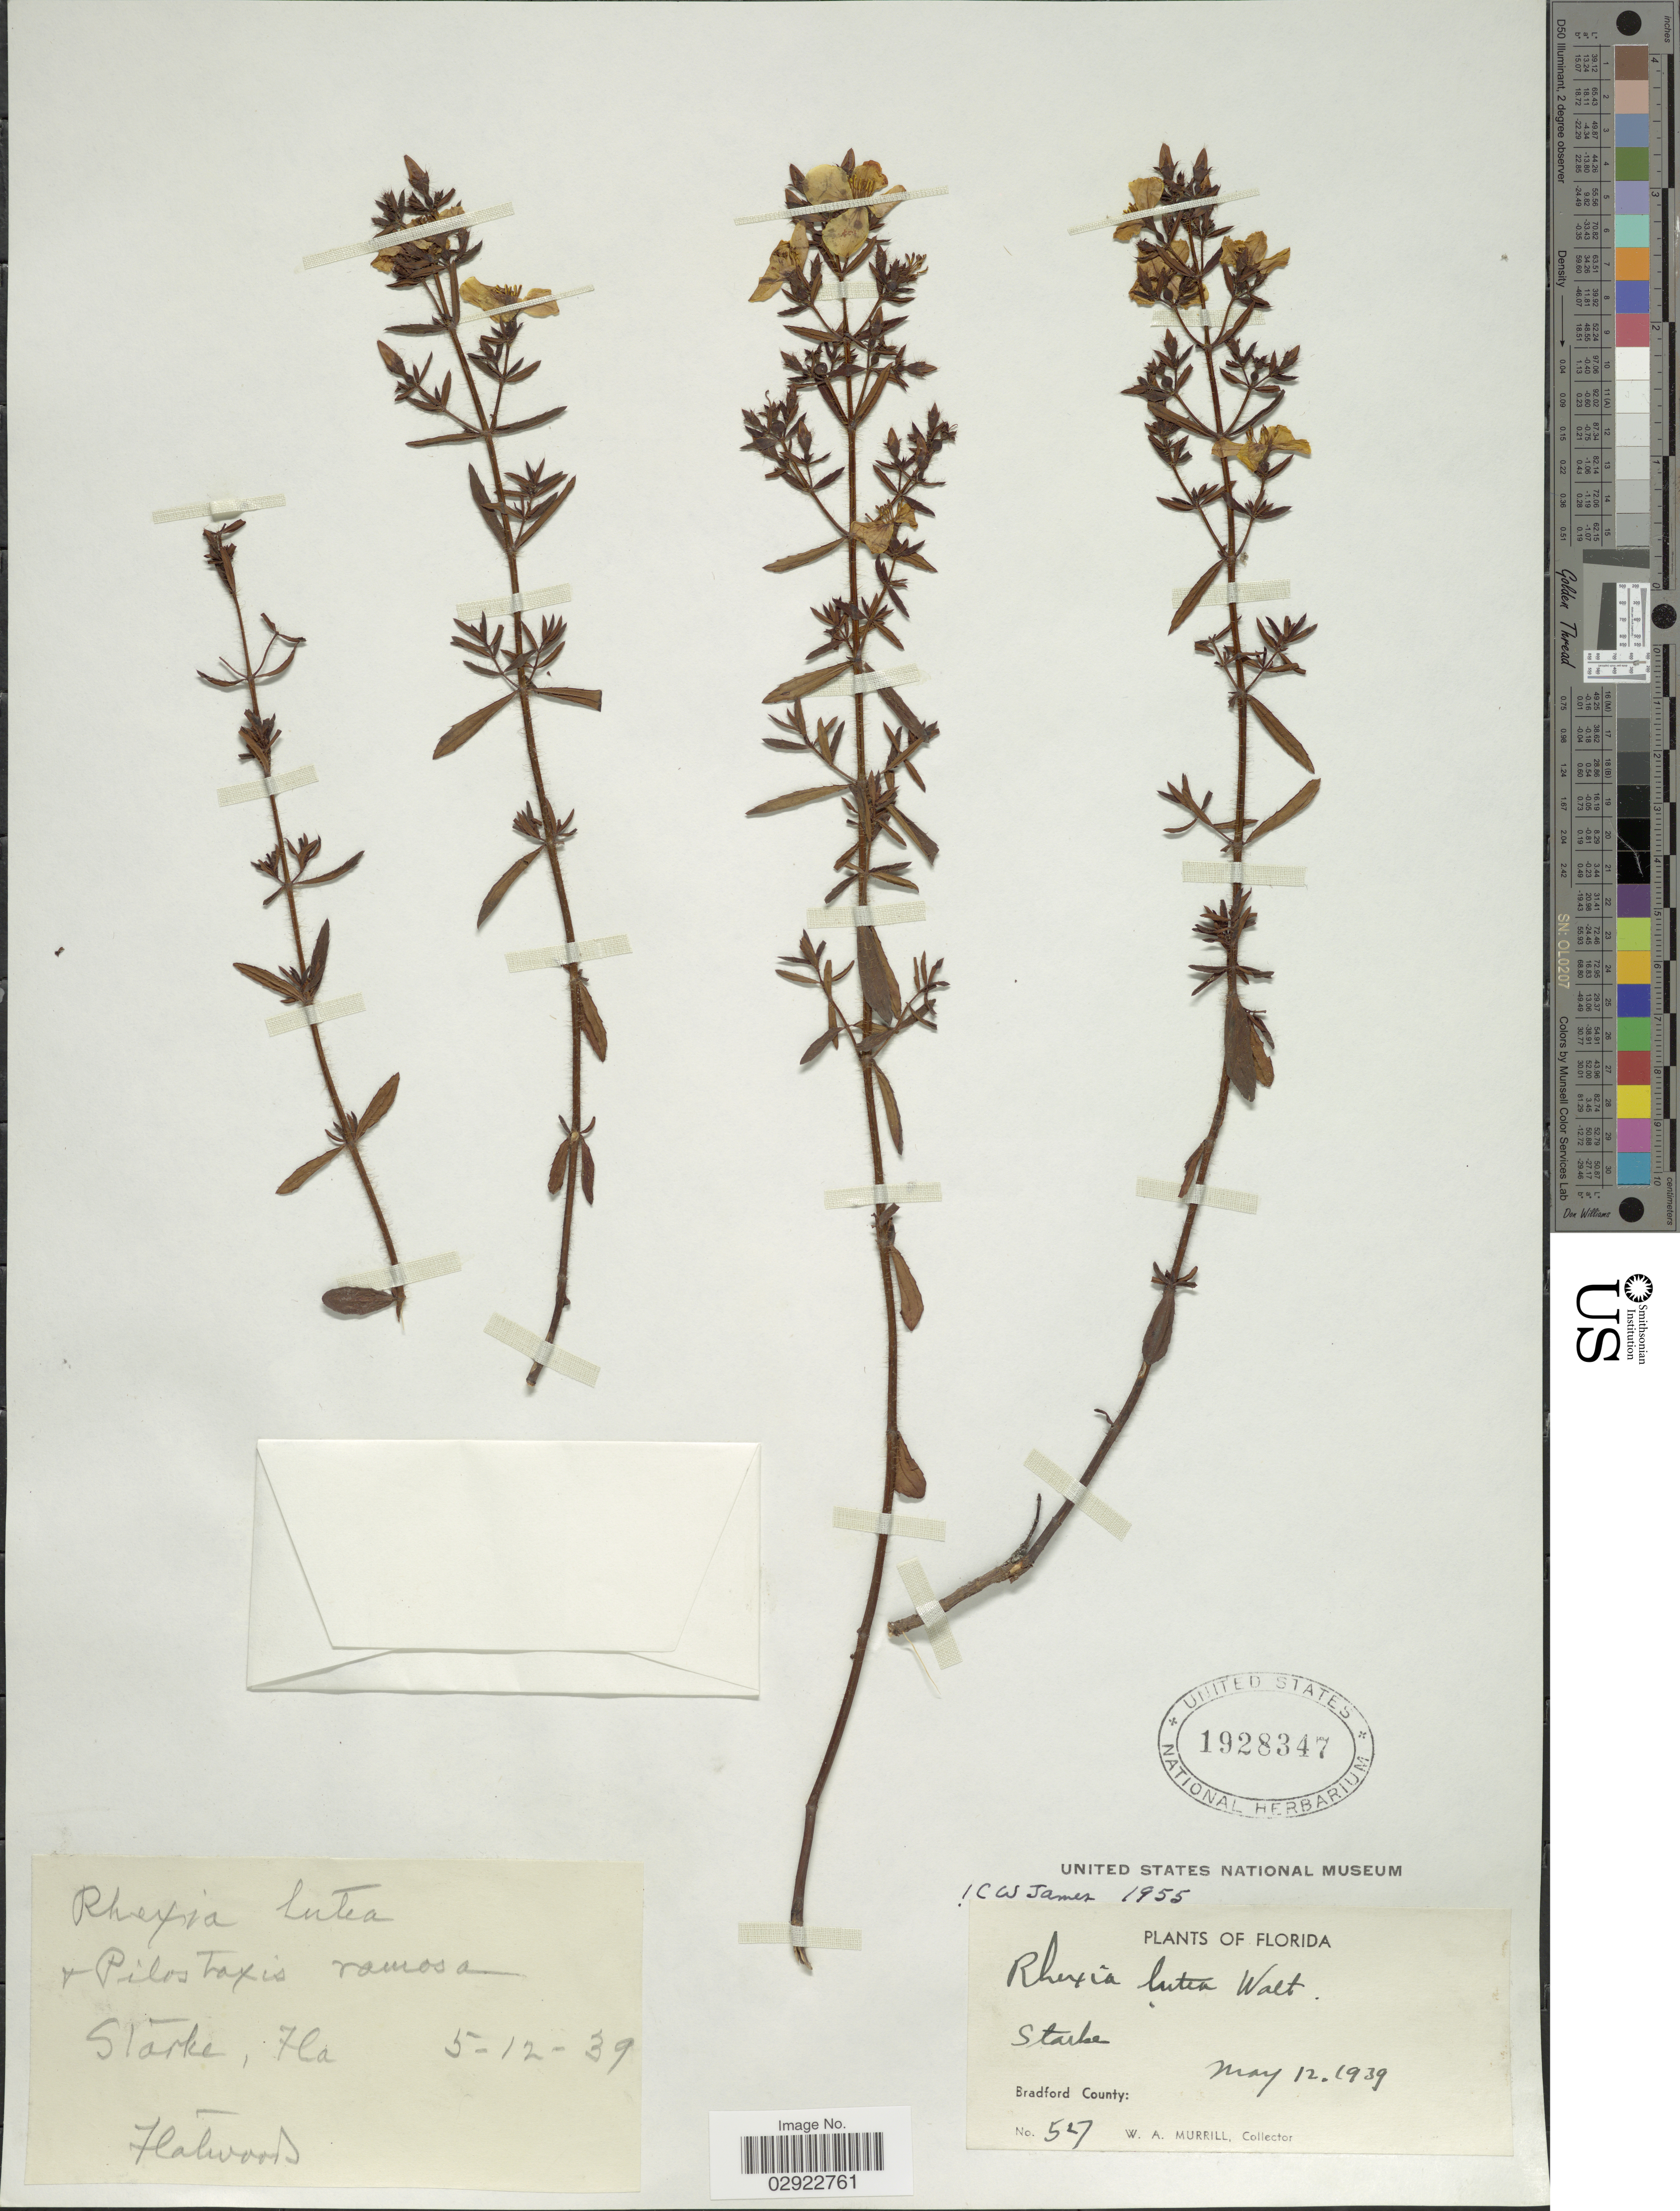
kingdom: Plantae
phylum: Tracheophyta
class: Magnoliopsida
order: Myrtales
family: Melastomataceae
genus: Rhexia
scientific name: Rhexia lutea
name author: Walter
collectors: W. A. Murrill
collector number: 527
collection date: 1939-05-12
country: United States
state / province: Florida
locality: Starke. Bradford County. Flatwoods.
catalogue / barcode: US 1928347